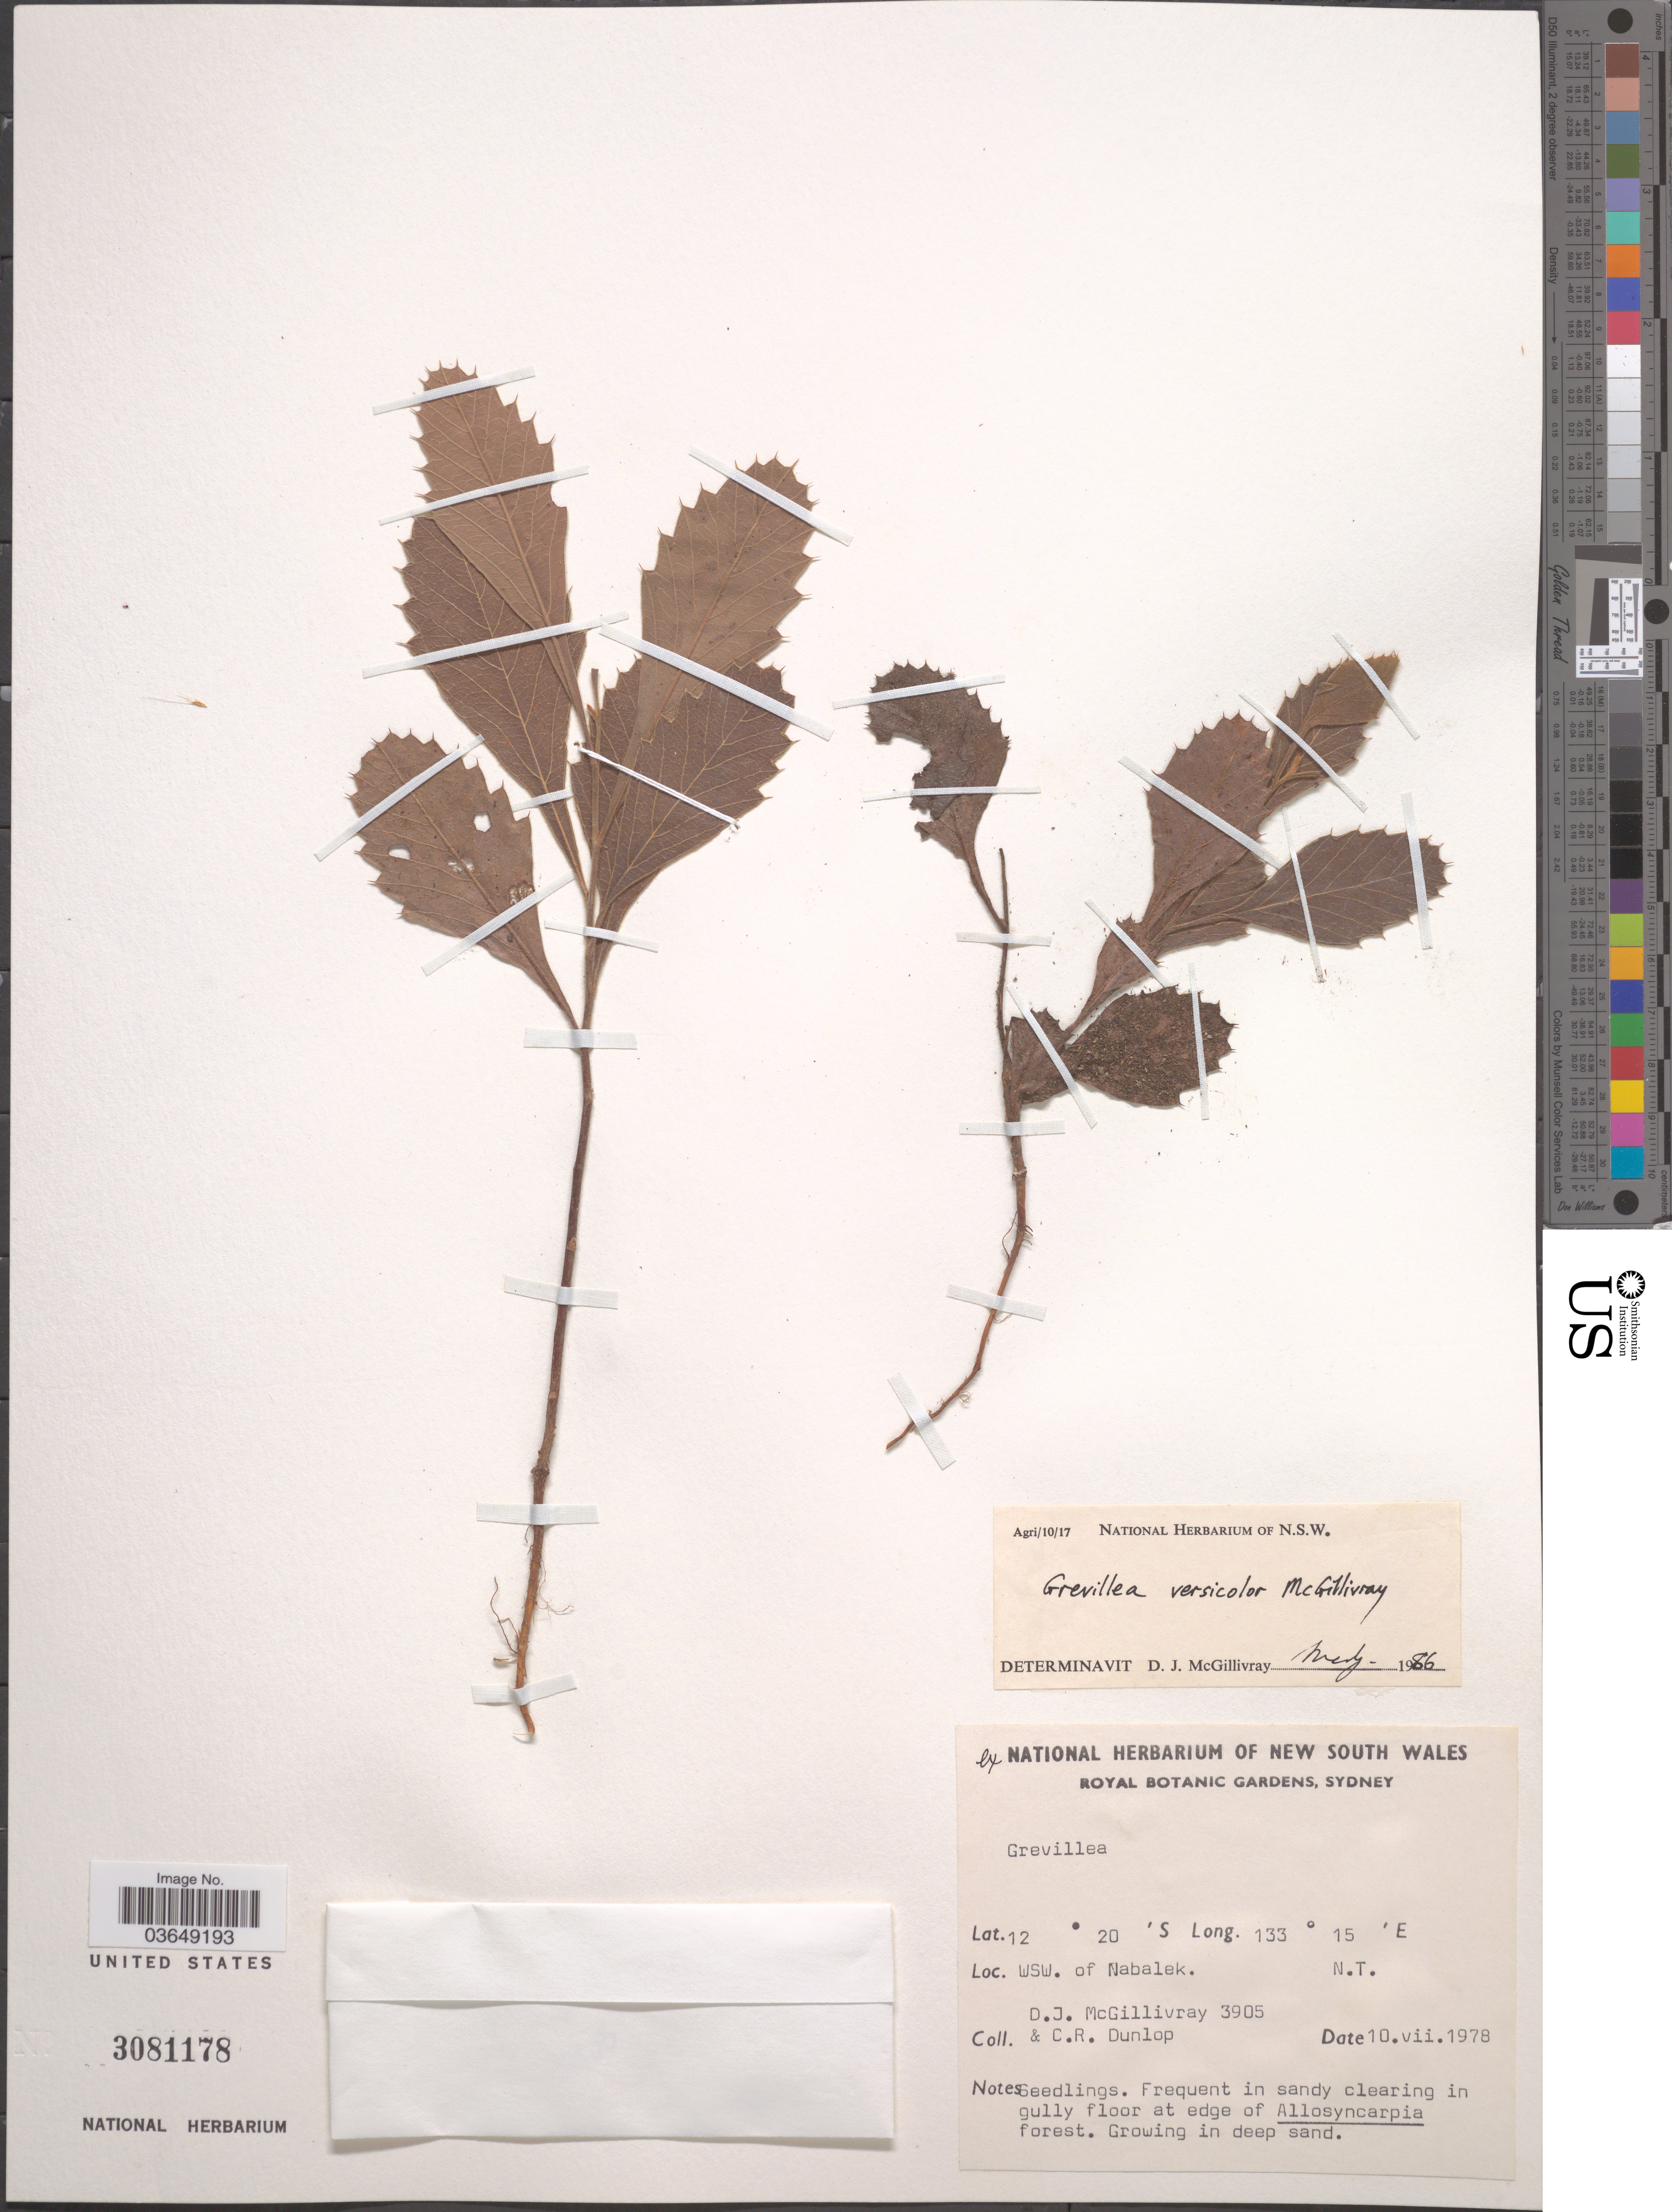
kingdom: Plantae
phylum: Tracheophyta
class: Magnoliopsida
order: Proteales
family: Proteaceae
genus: Grevillea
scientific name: Grevillea versicolor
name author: McGill.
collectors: D. J. McGillivray & C. Dunlop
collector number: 3905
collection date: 1978-07-10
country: Australia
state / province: Northern Territory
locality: WSW. of Nabalek.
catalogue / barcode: US 3081178